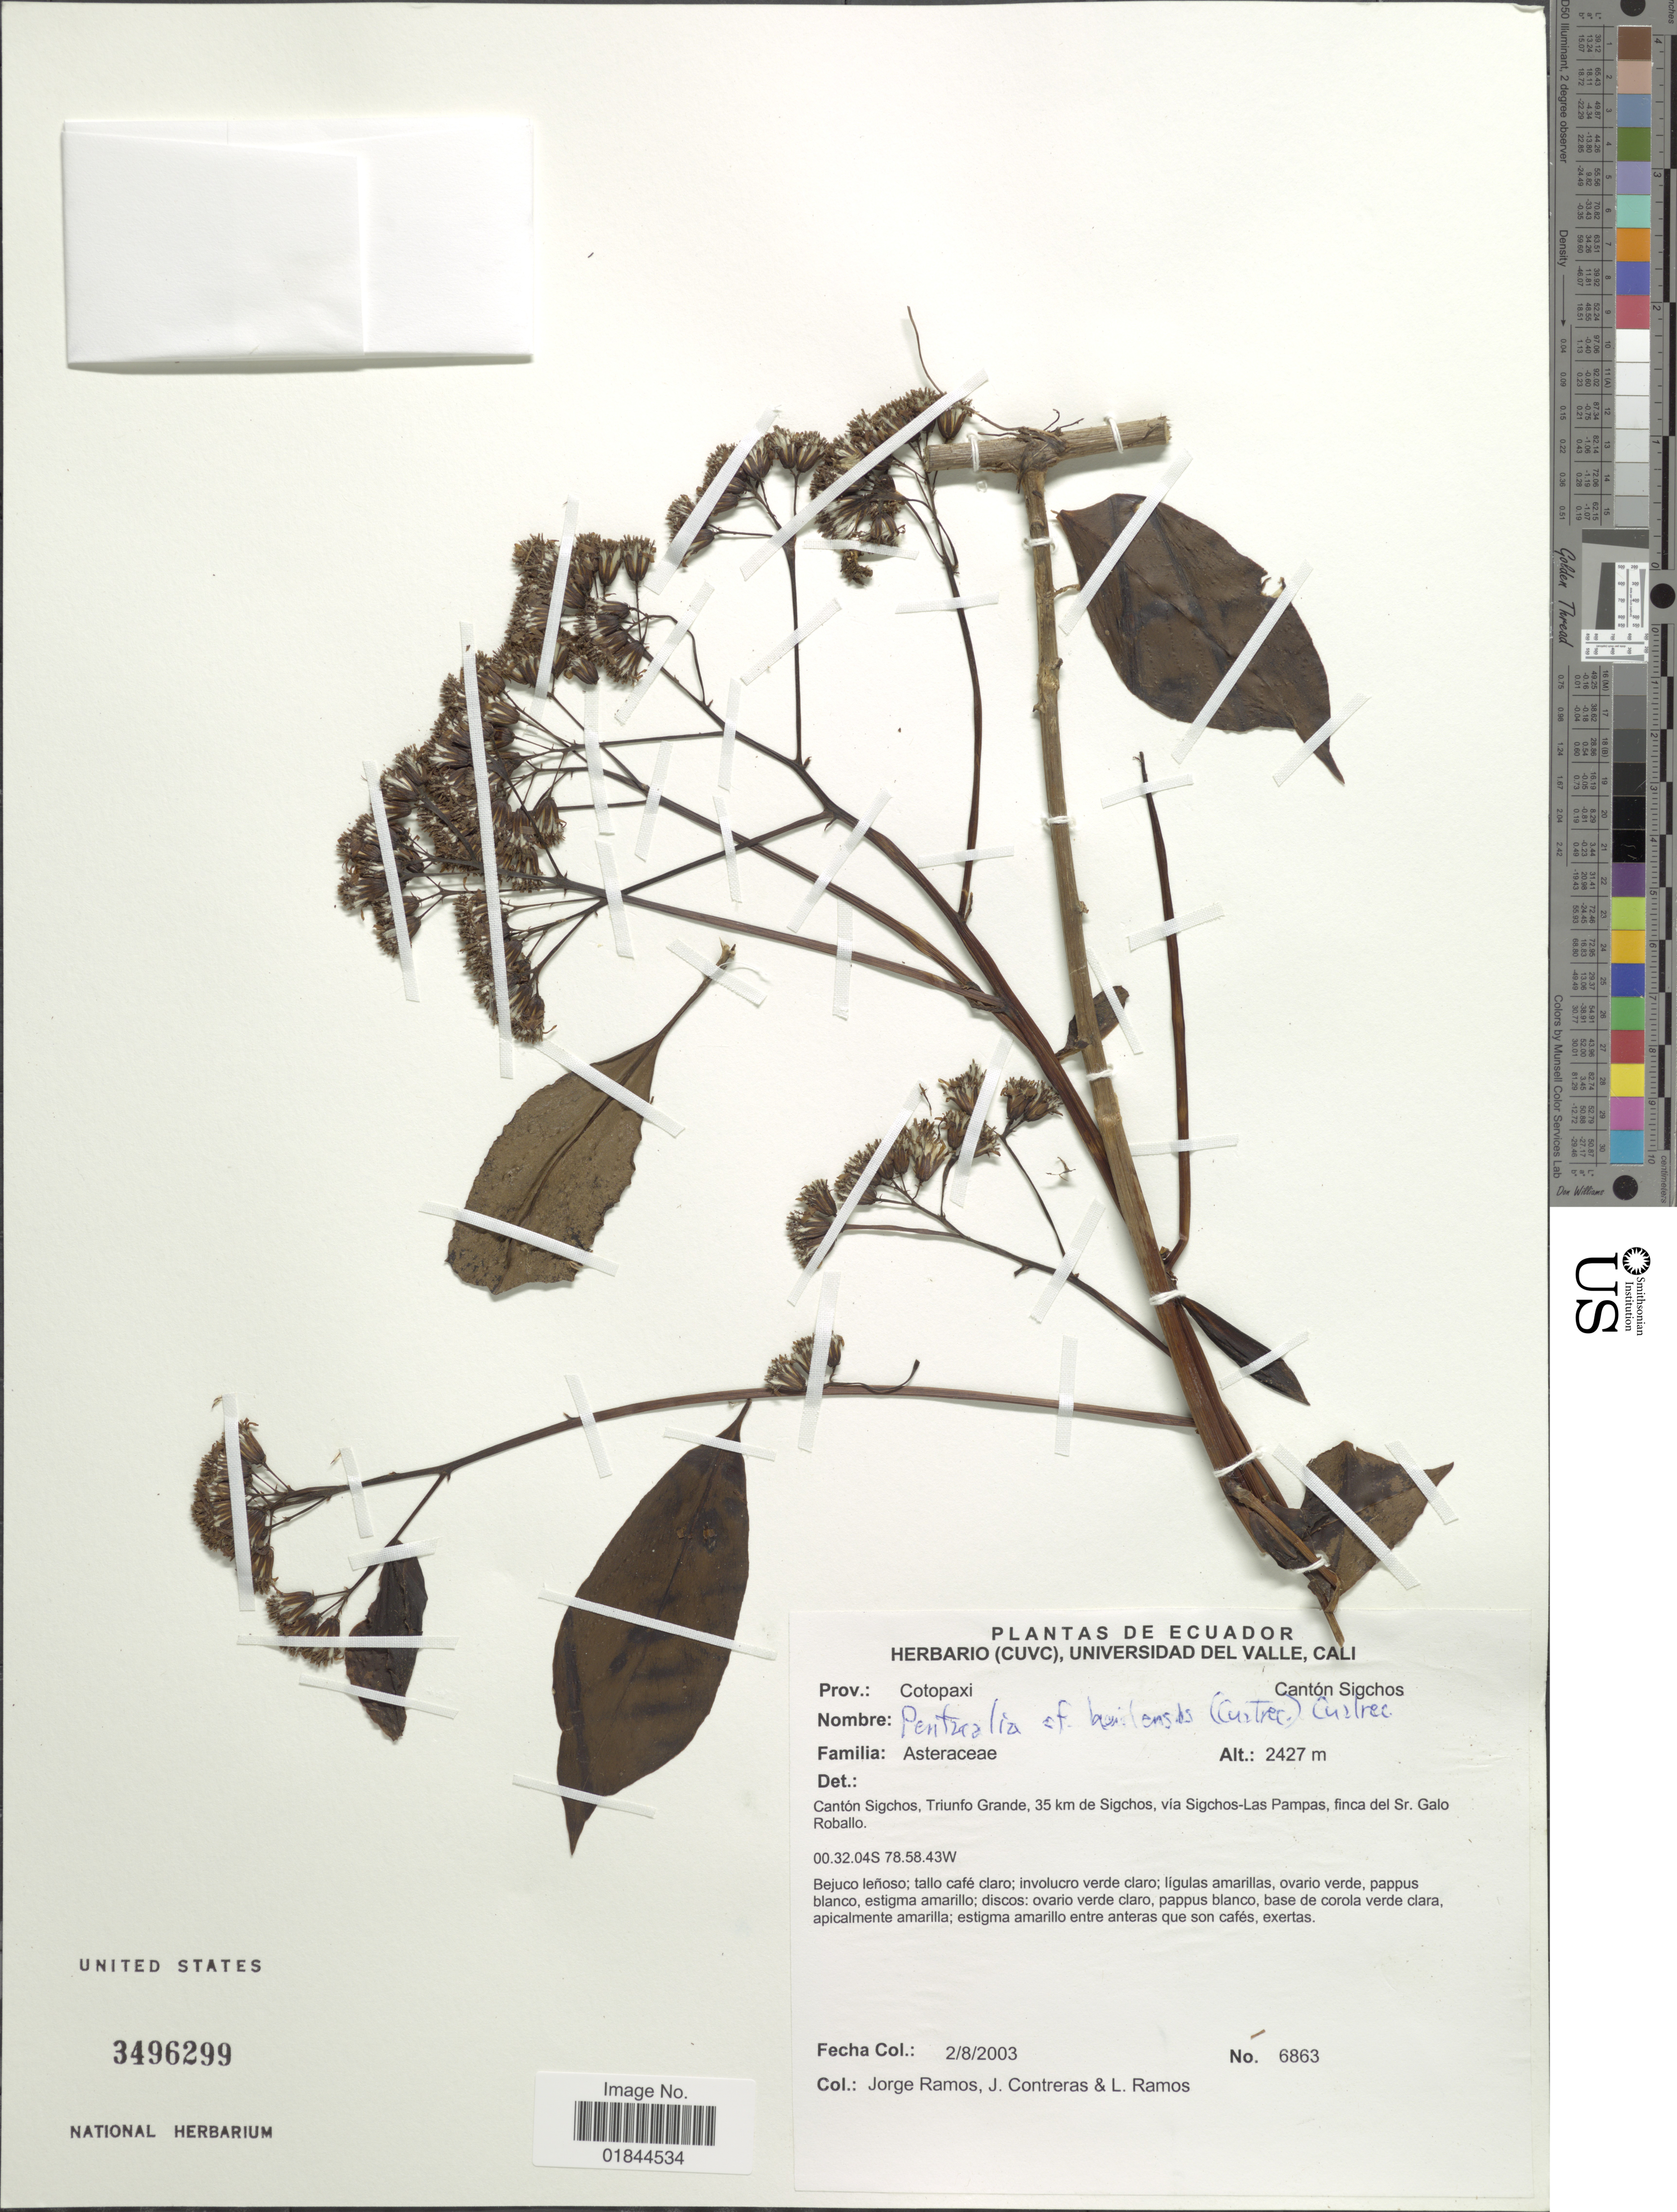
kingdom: Plantae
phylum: Tracheophyta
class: Magnoliopsida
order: Asterales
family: Asteraceae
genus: Pentacalia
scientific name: Pentacalia luteynorum subsp. lutea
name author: J. Calvo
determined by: Calvo, Joel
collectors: J. Ramos, J. Contreras & L. Ramos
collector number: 6863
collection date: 2003-08-02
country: Ecuador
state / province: Cotopaxi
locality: Canton Sigchos, Triunfo Grande, 35 km de Sigchos, via Sigchos-Las Pampas, finca del Sr. Galo Roballo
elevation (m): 2427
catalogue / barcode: US 3496299